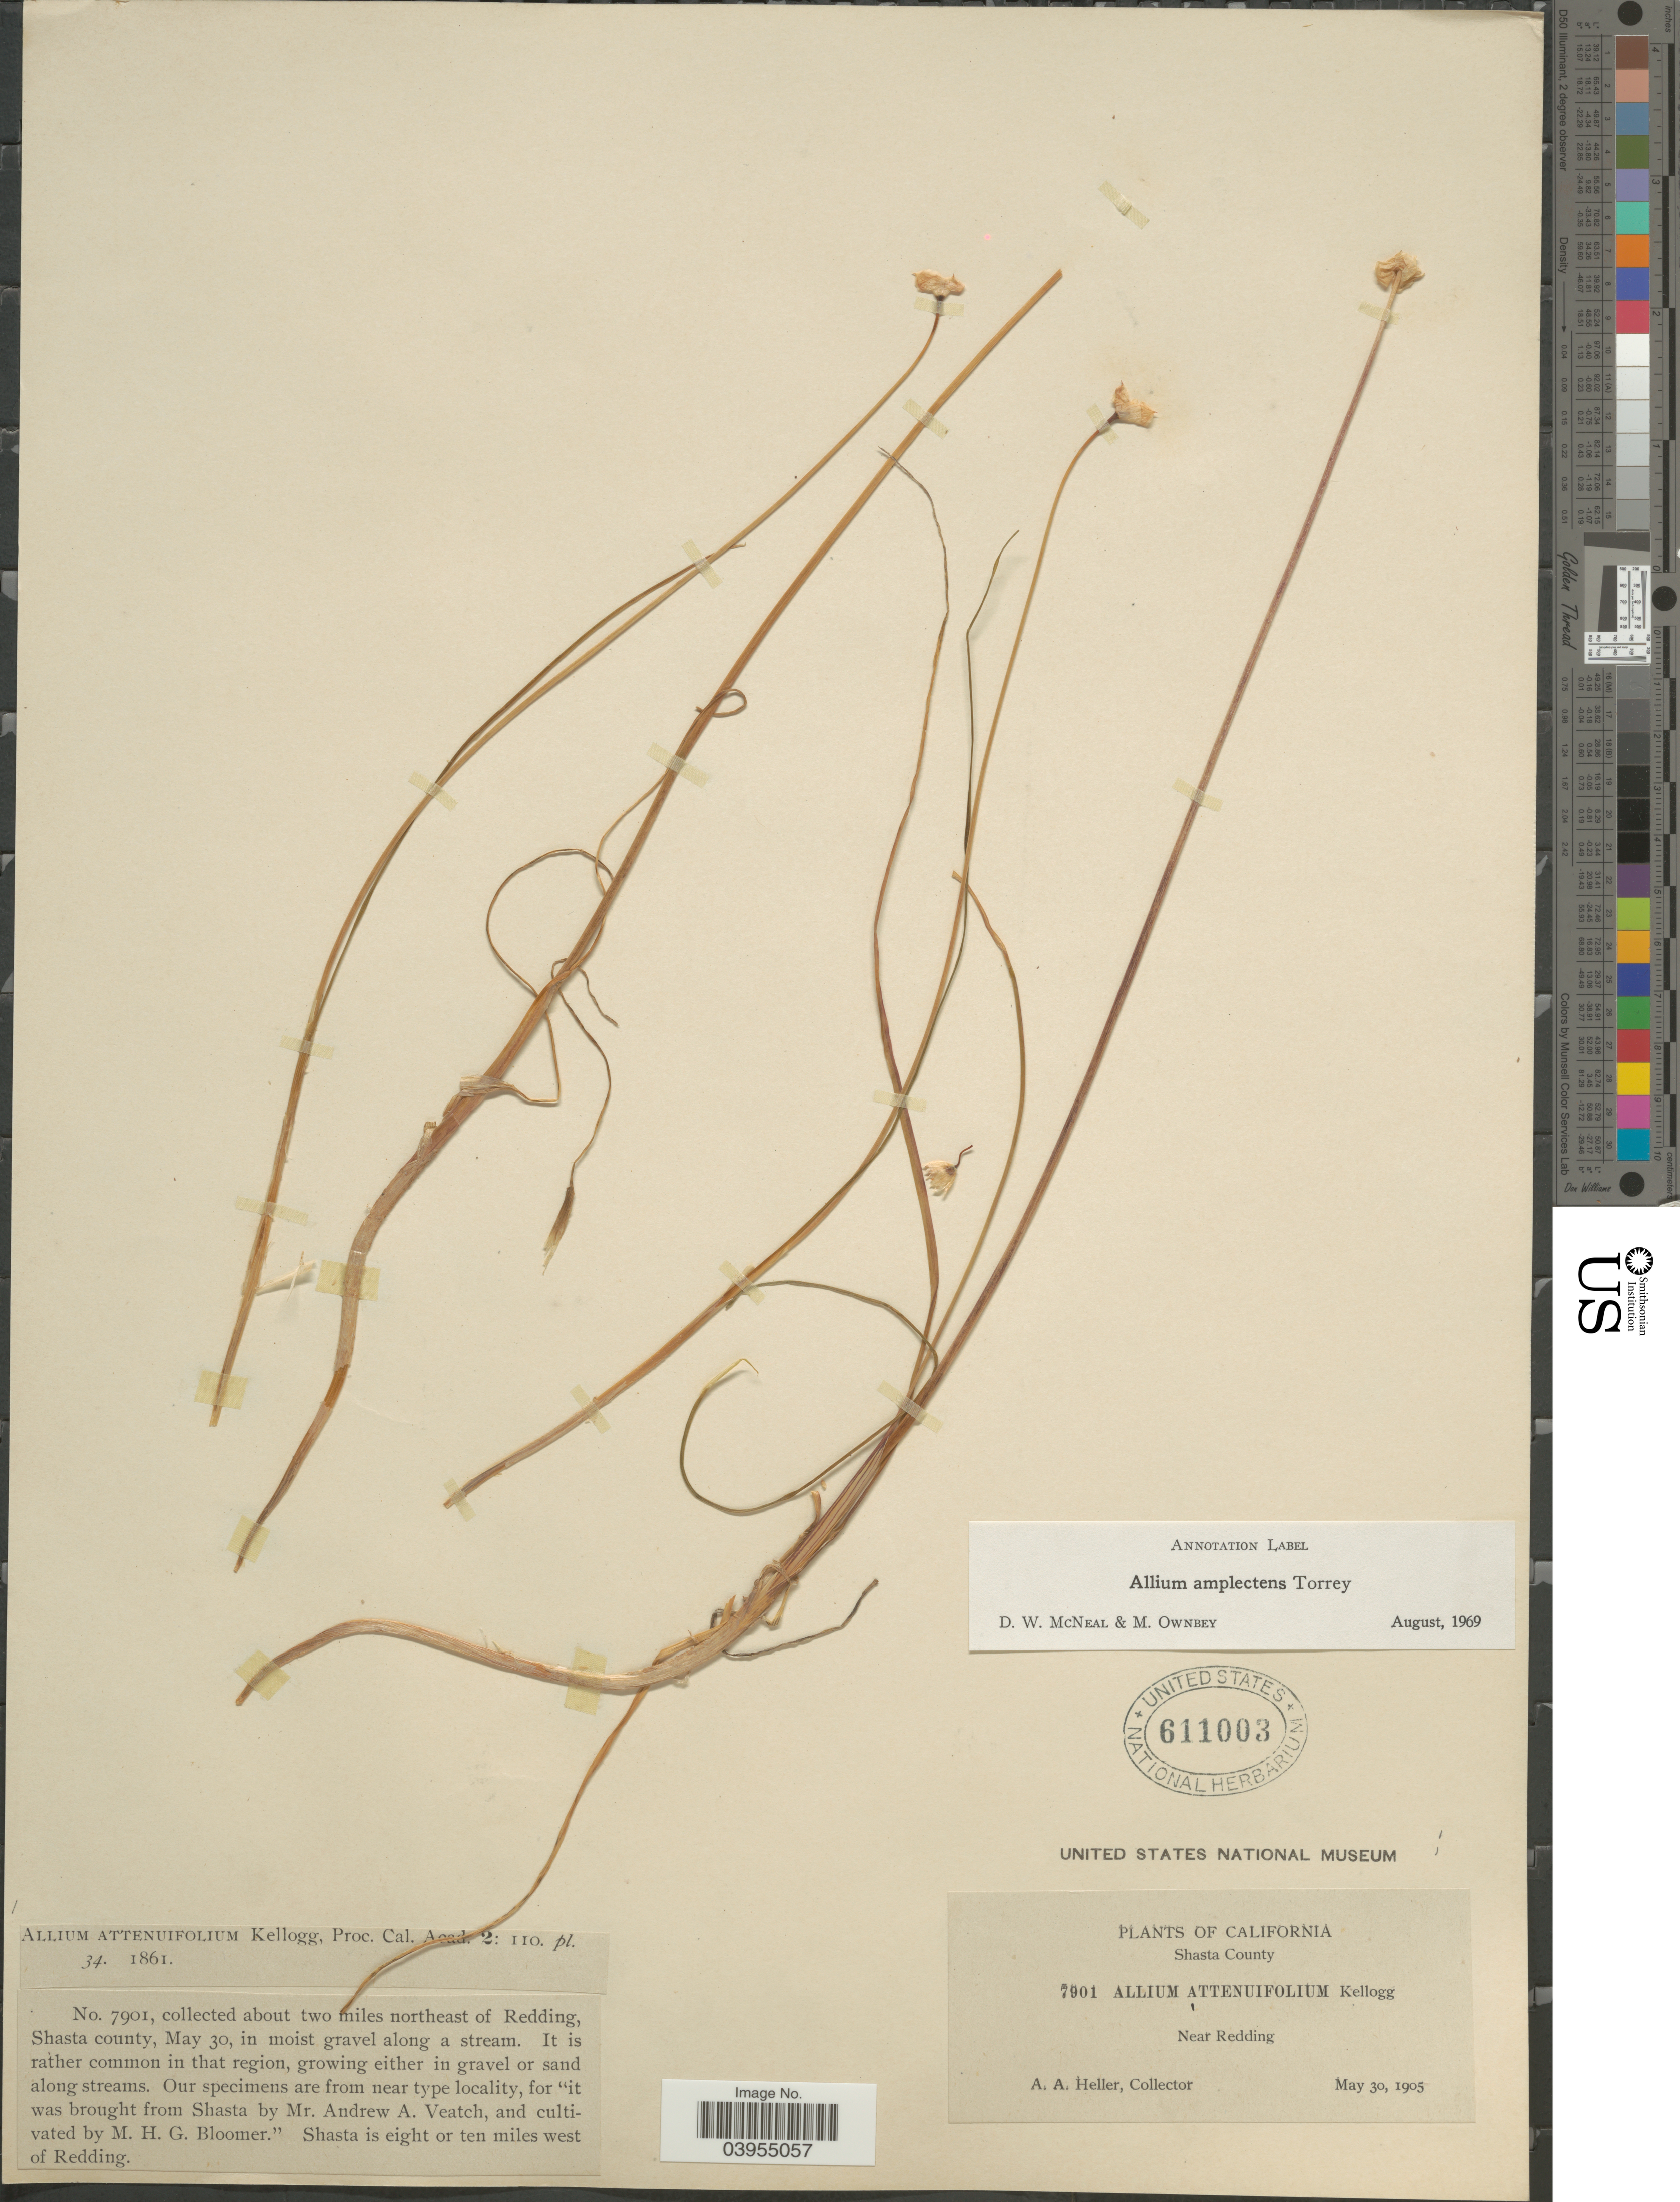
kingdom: Plantae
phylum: Tracheophyta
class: Liliopsida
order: Asparagales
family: Amaryllidaceae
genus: Allium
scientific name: Allium amplectens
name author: Torr.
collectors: A. A. Heller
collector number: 7901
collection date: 1905-05-30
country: United States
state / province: California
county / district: Shasta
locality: About two miles northeast of Redding, Shasta county. Shasta is eight or ten miles west of Redding. Shasta County. Near Redding.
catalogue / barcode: US 611003